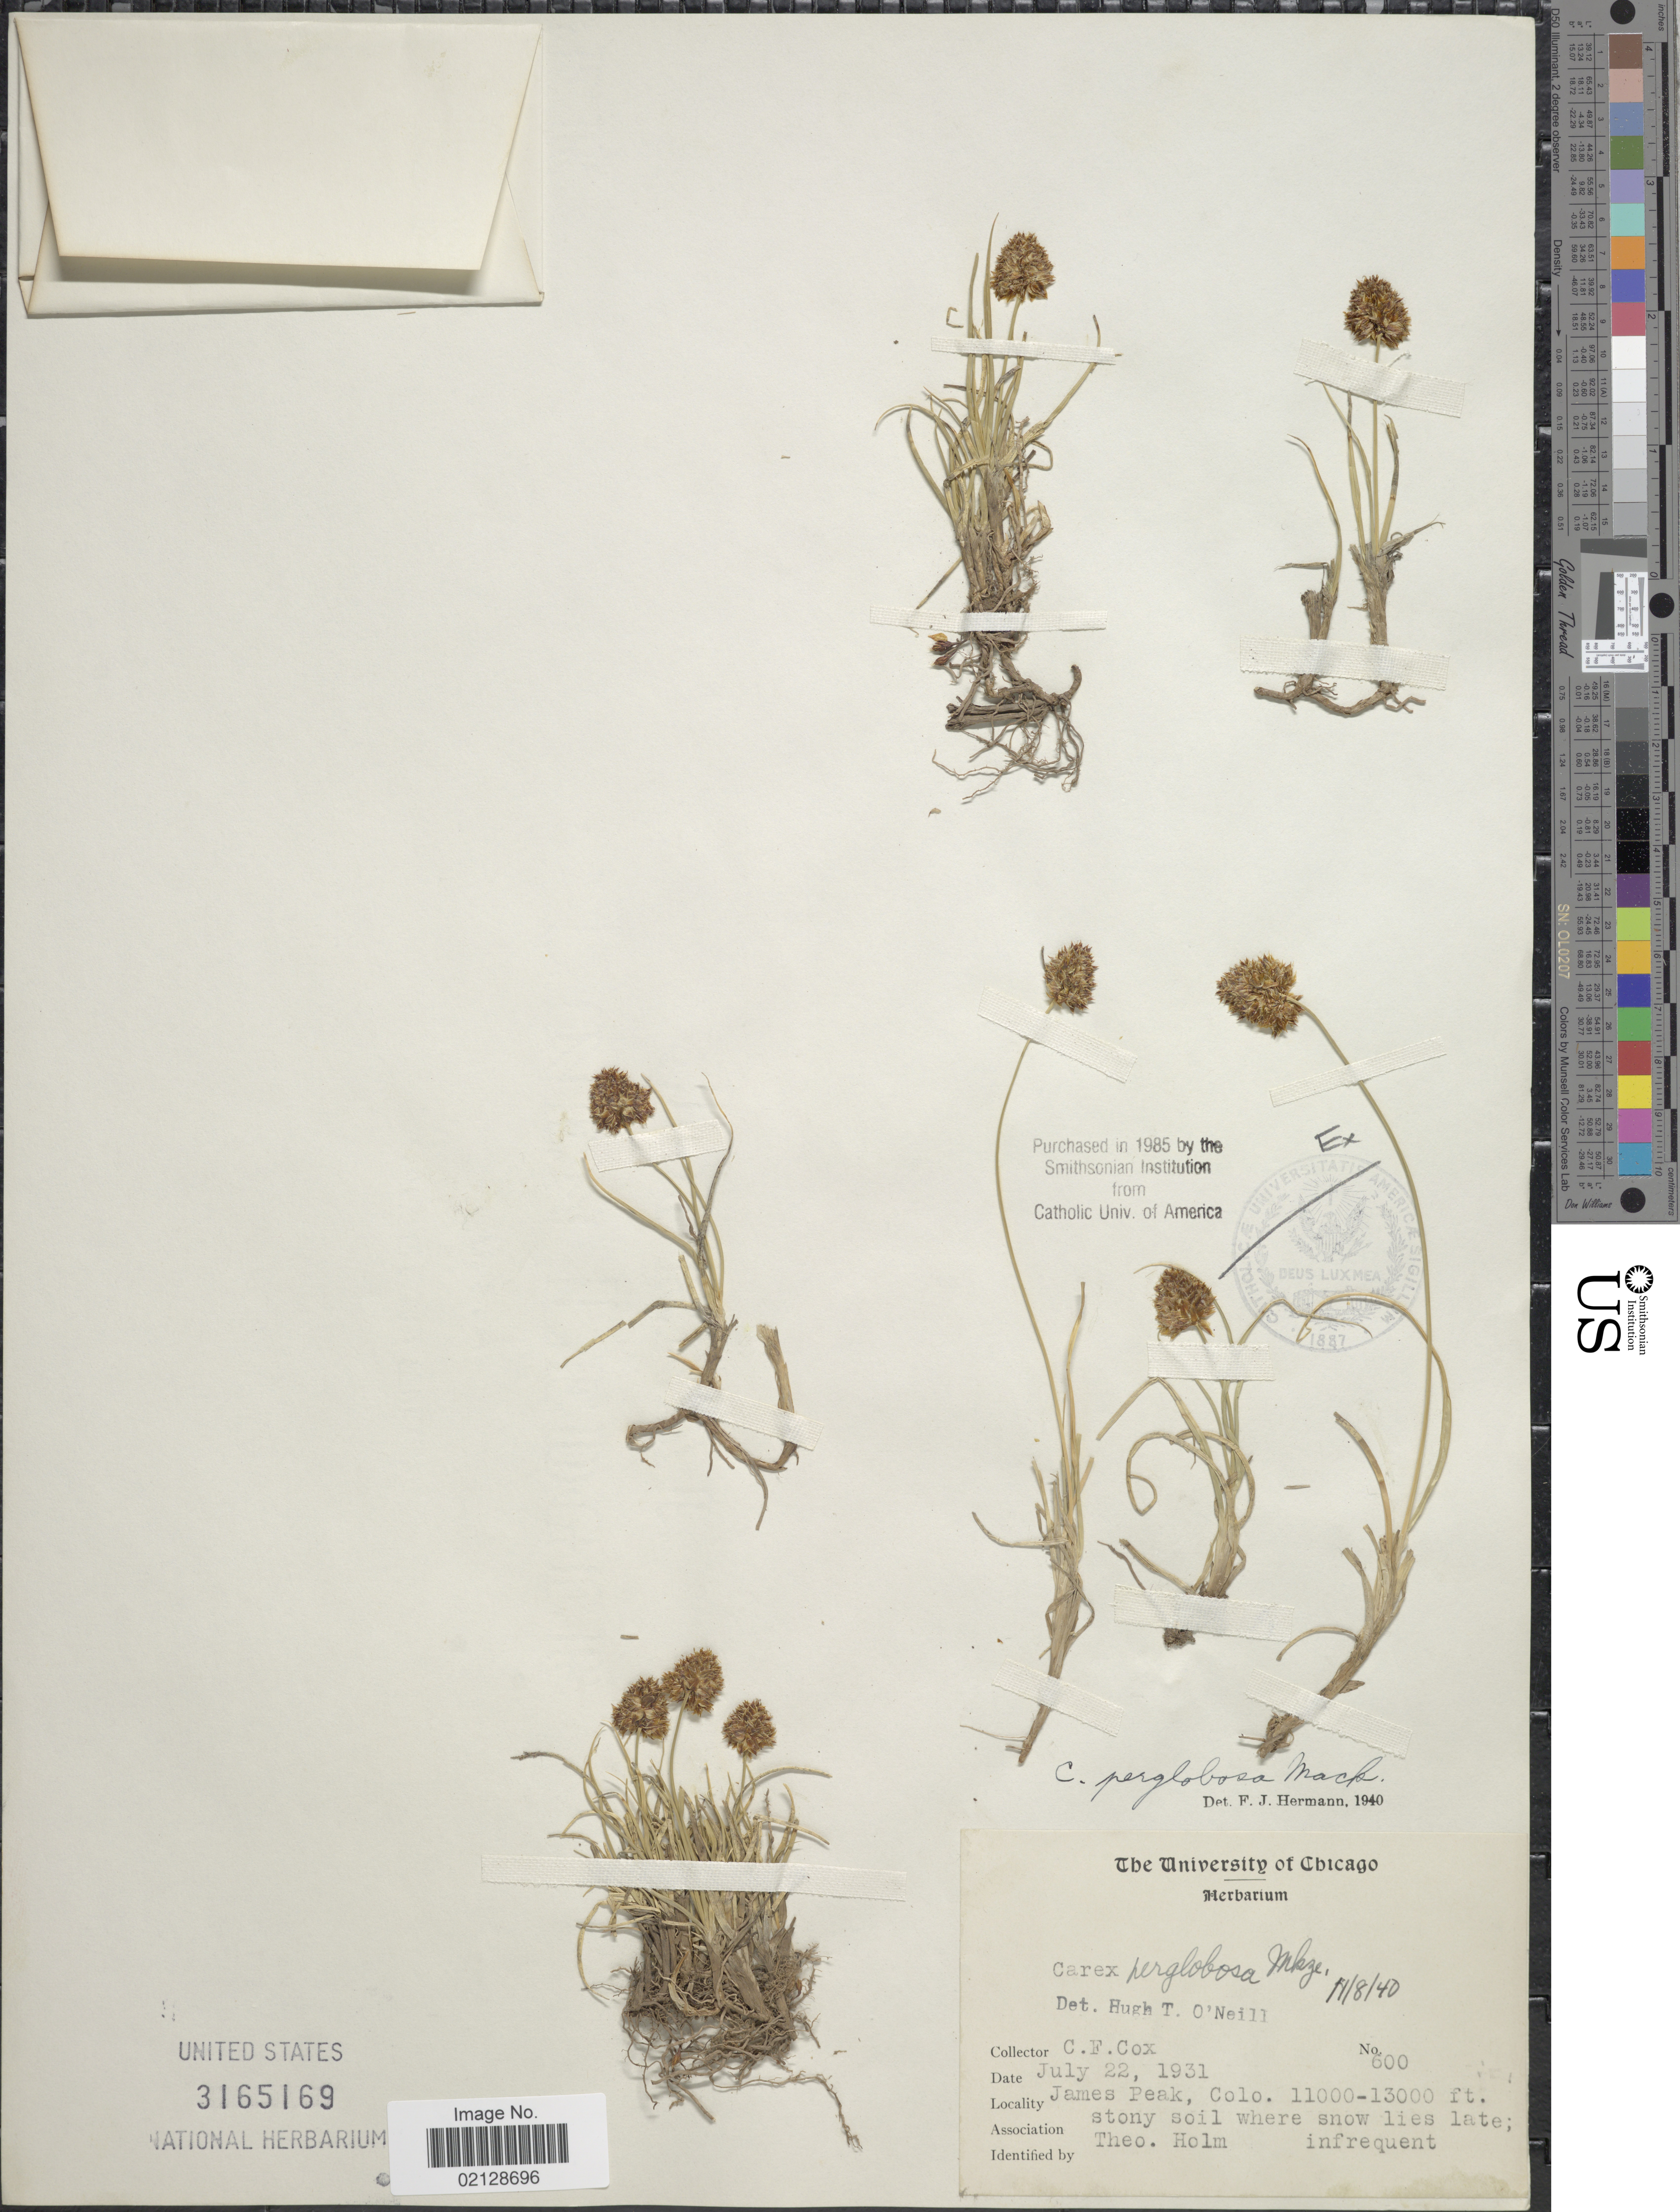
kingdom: Plantae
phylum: Tracheophyta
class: Liliopsida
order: Poales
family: Cyperaceae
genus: Carex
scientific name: Carex perglobosa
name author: Mack.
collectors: H. T. Holm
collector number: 600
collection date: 1931-07-22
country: United States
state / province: Colorado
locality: James Peak,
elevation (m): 3353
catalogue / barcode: US 3165169